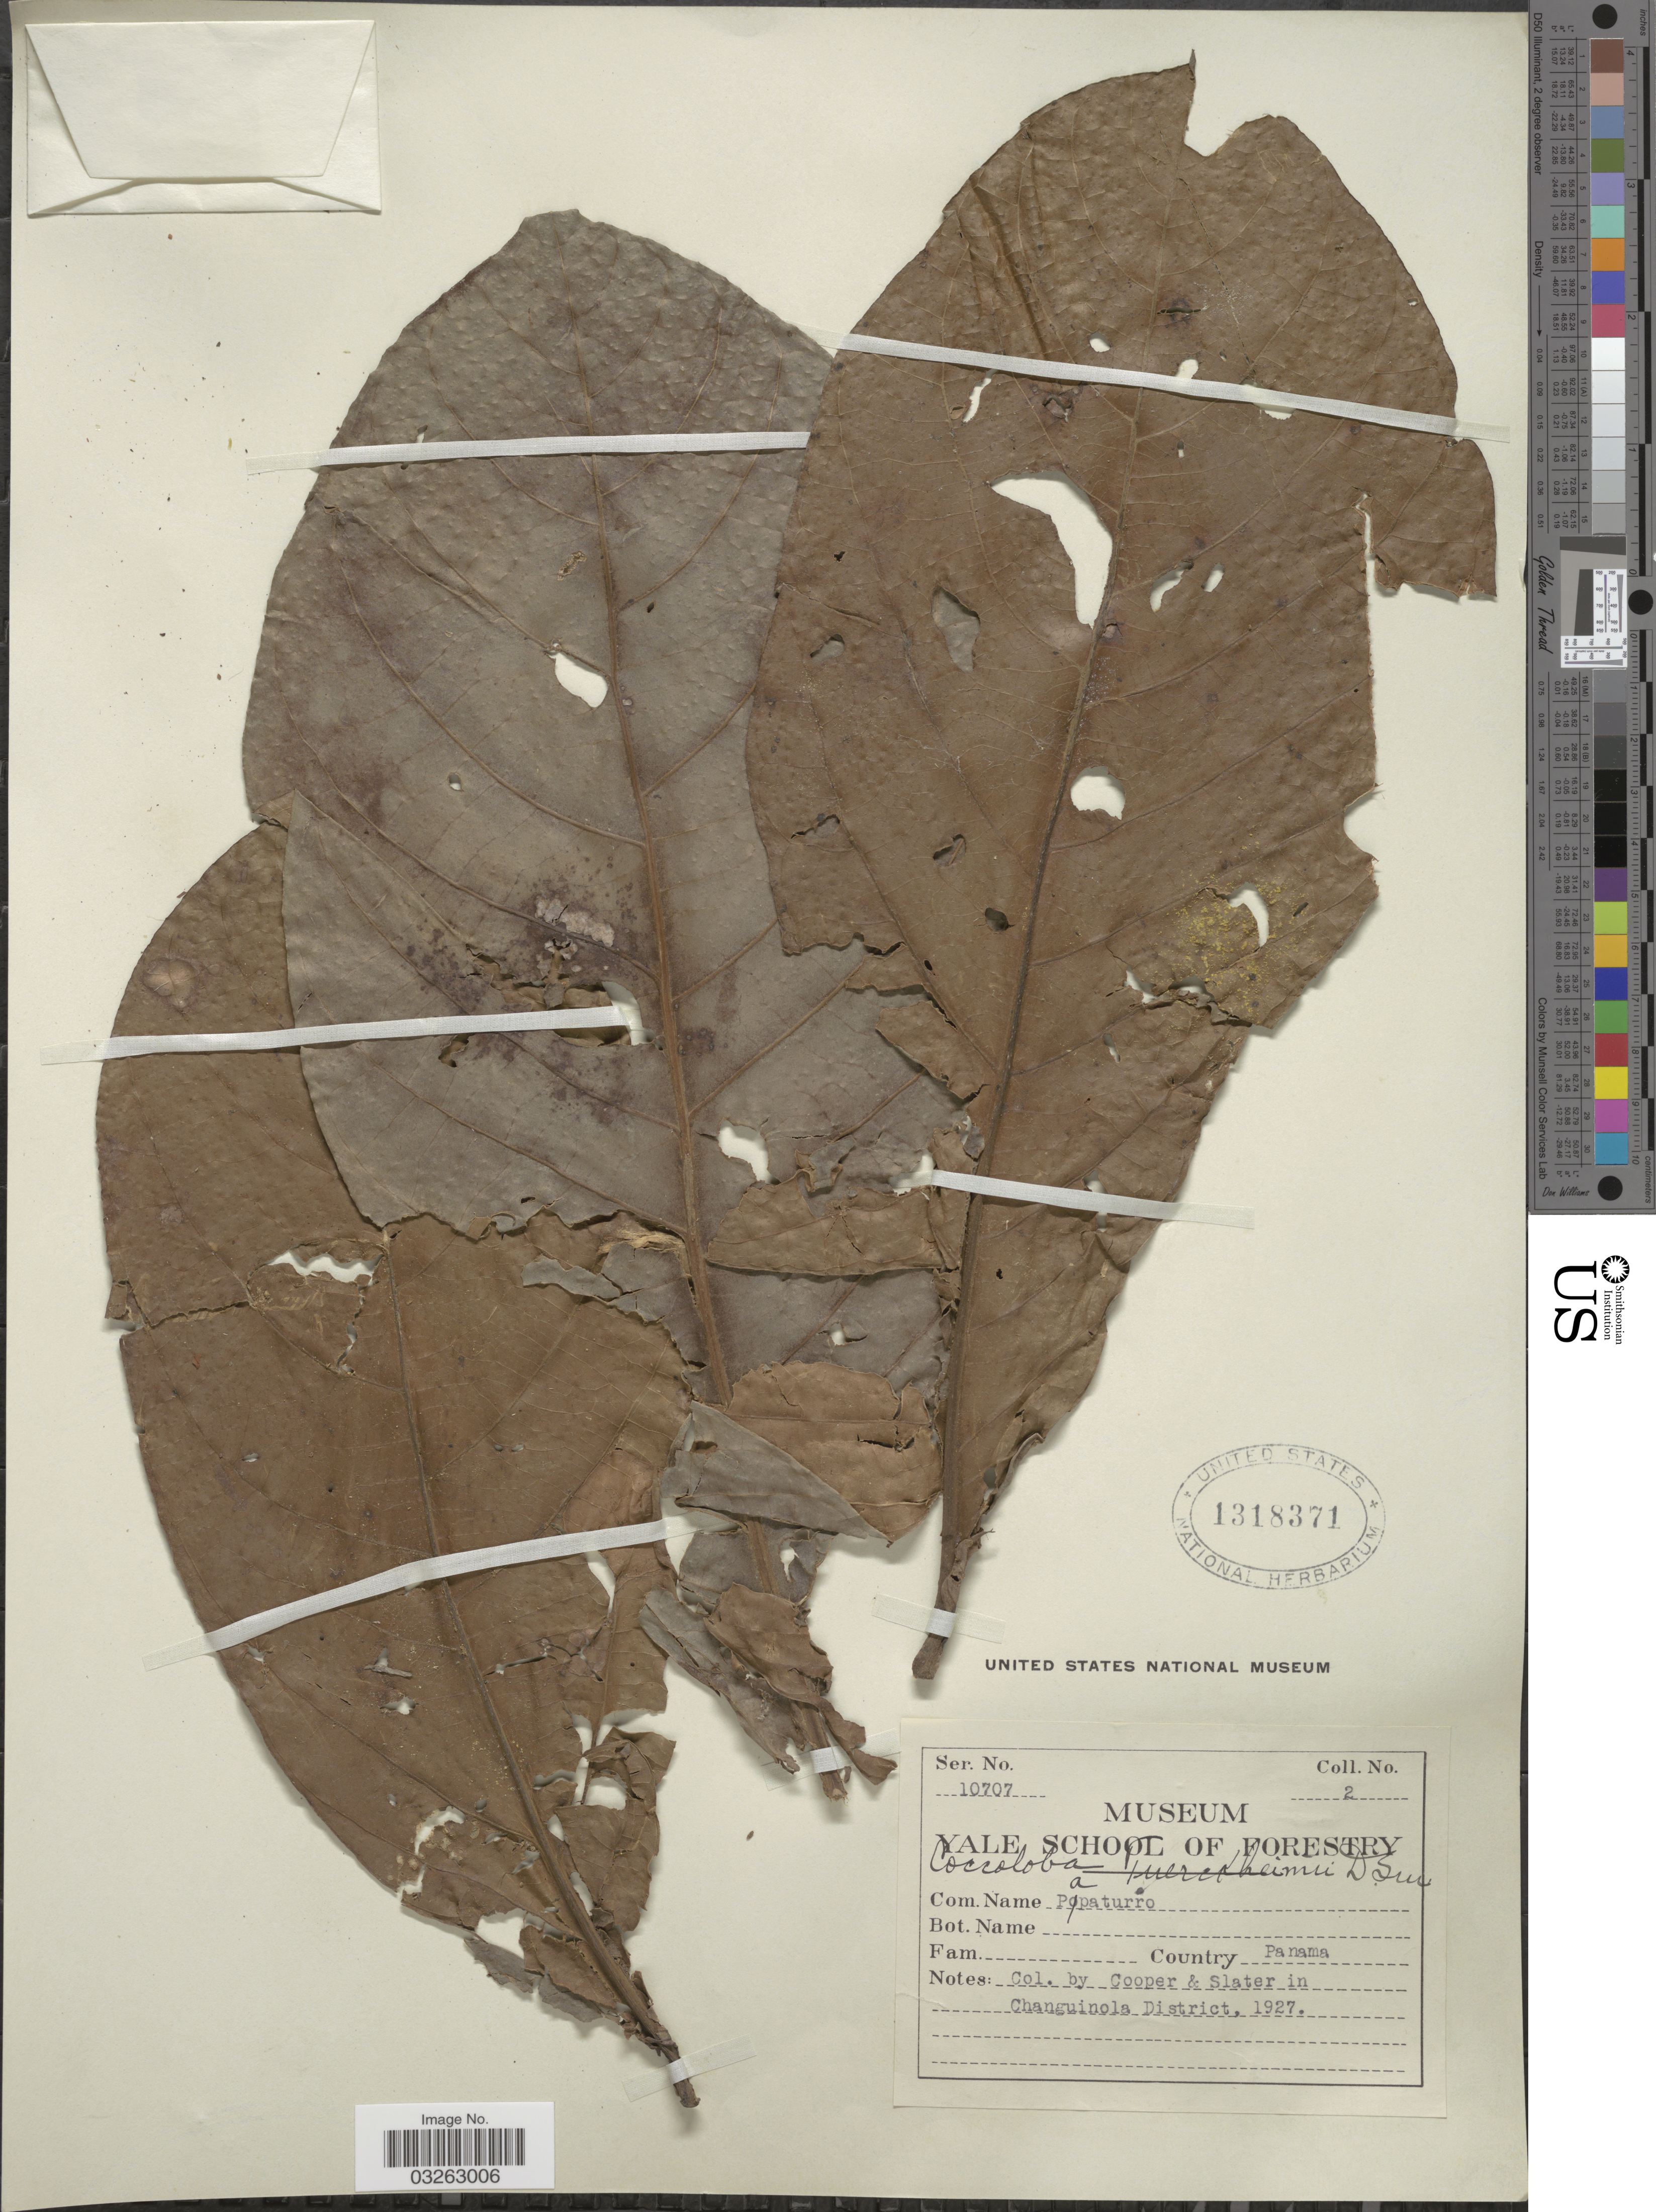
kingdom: Plantae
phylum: Tracheophyta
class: Magnoliopsida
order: Caryophyllales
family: Polygonaceae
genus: Coccoloba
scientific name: Coccoloba tuerckheimii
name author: Donn. Sm.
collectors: -. Cooper & Slater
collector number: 2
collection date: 1927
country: Panama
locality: Changuinola District.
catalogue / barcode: US 1318371